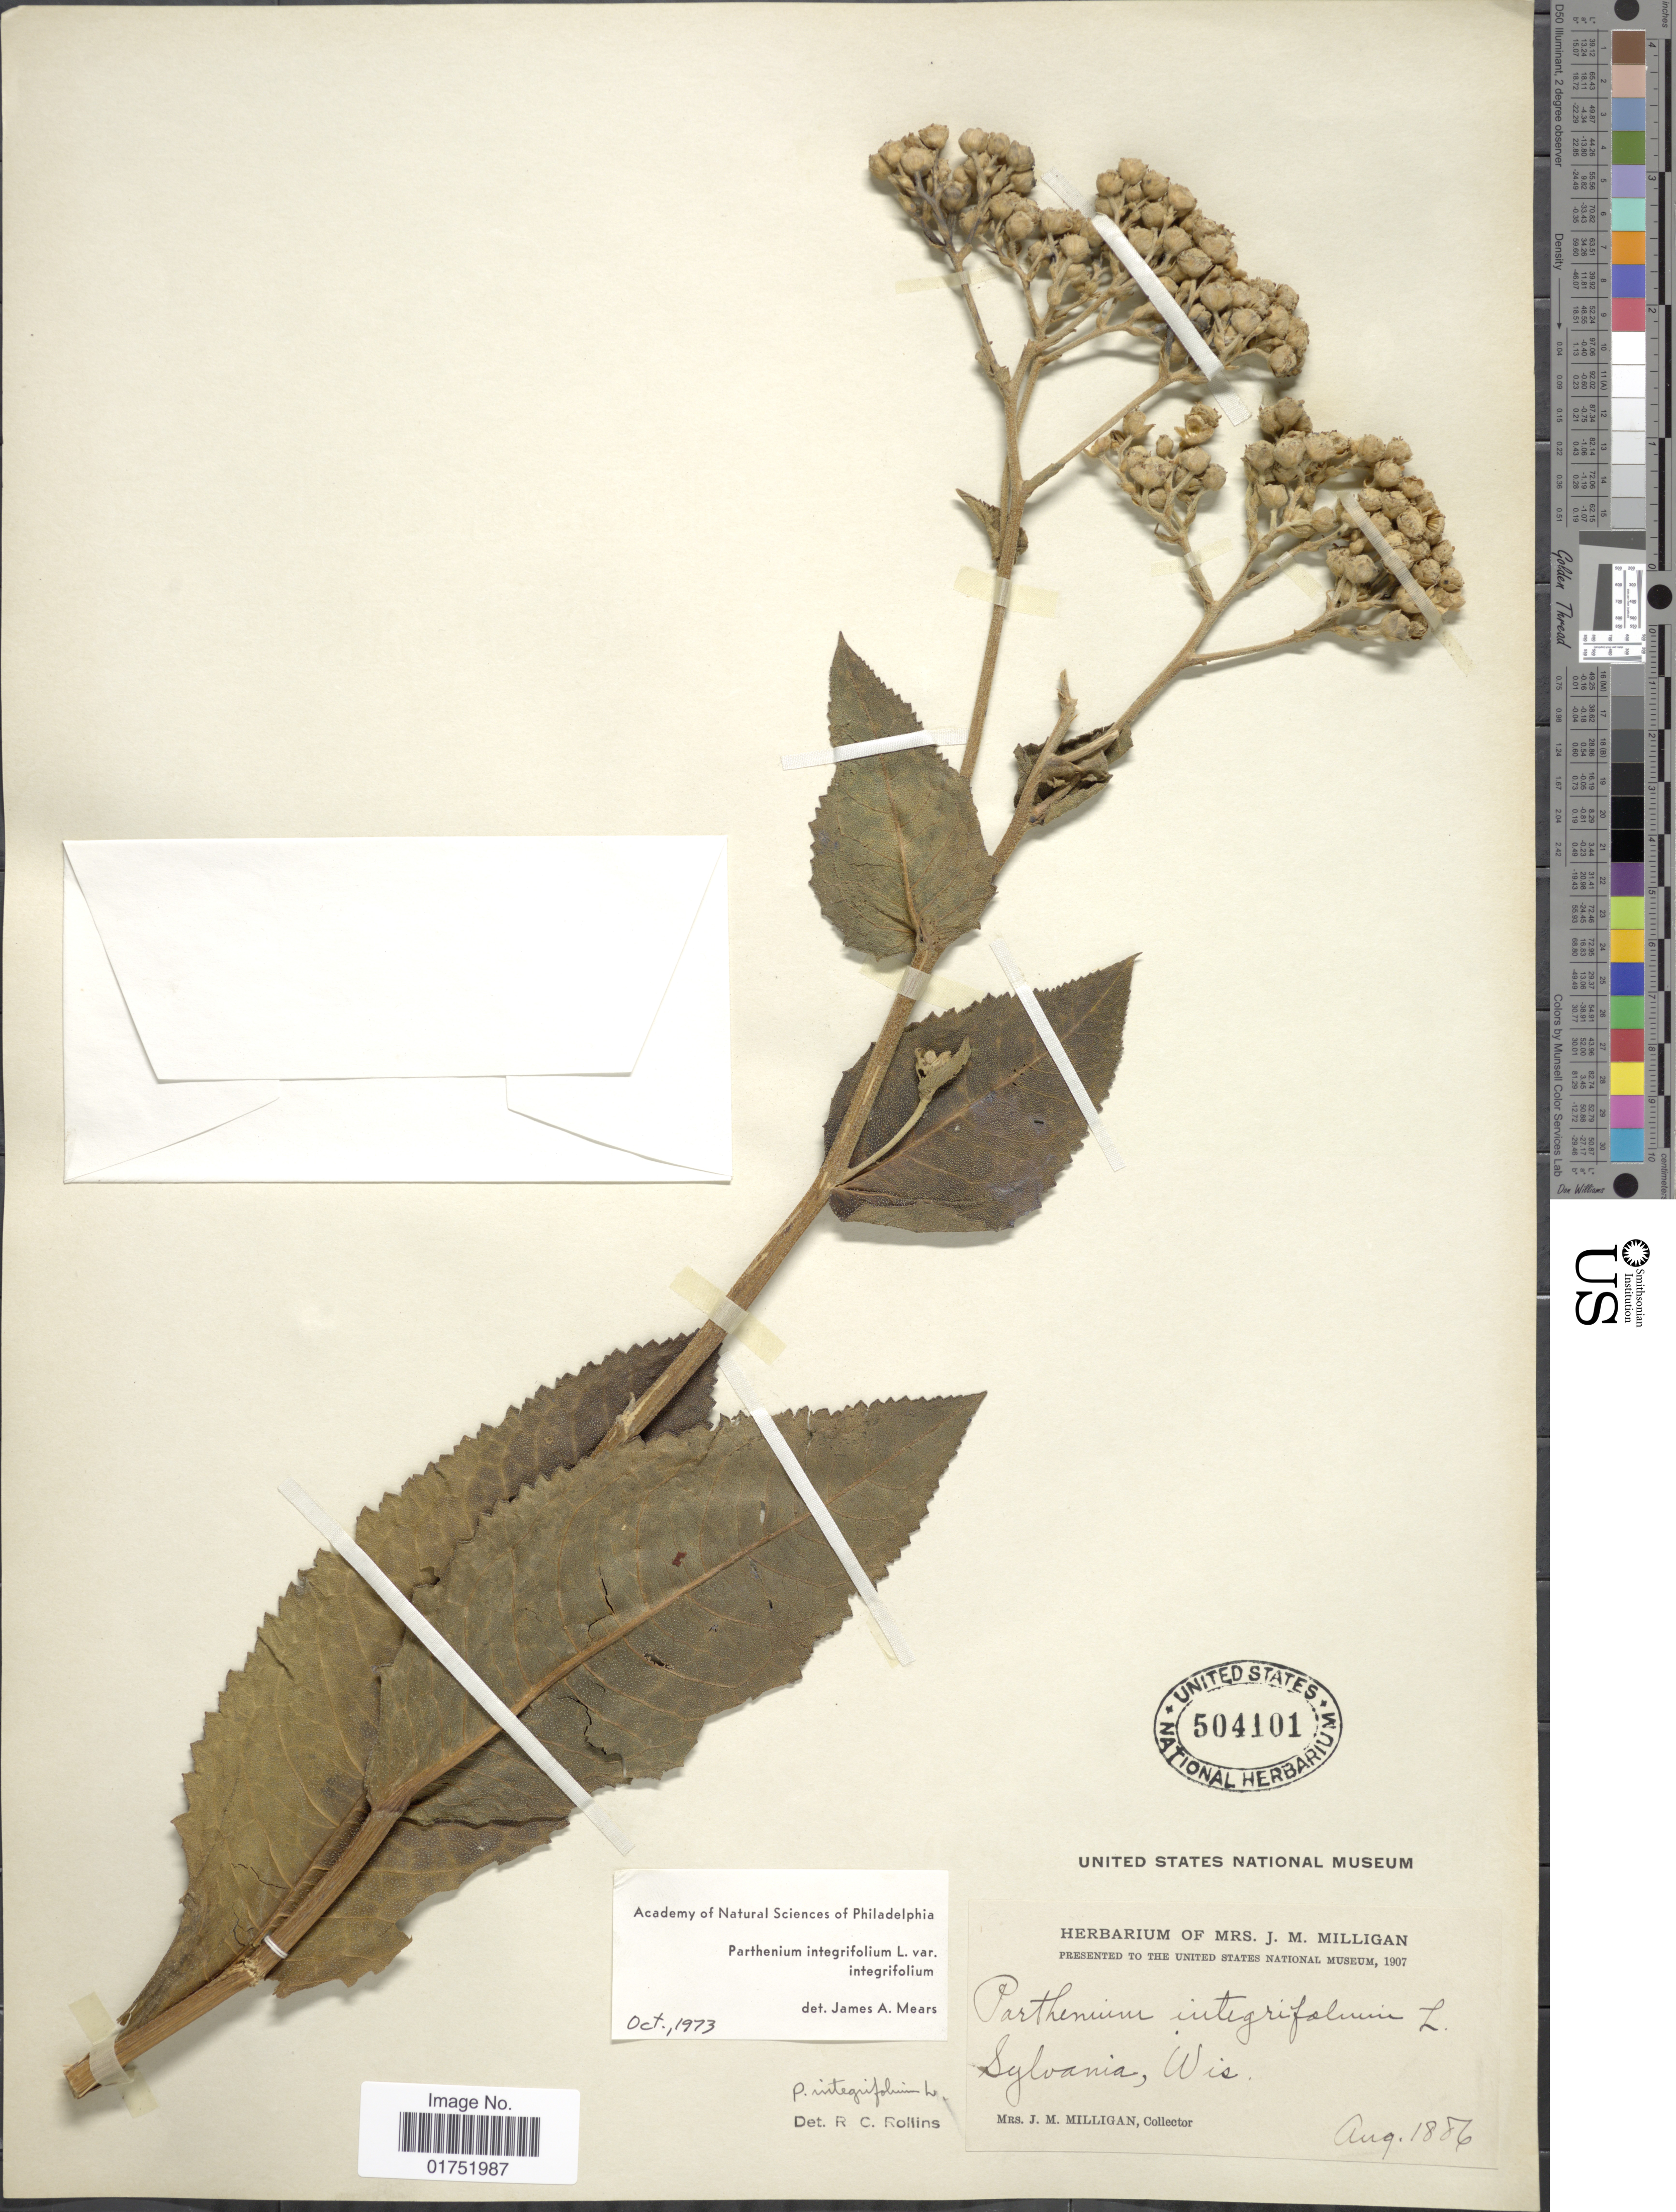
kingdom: Plantae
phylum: Tracheophyta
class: Magnoliopsida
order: Asterales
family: Asteraceae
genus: Parthenium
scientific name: Parthenium integrifolium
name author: L.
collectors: J. Milligan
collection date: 1886-08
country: United States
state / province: Wisconsin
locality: Sylvania, Wis.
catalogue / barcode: US 504101